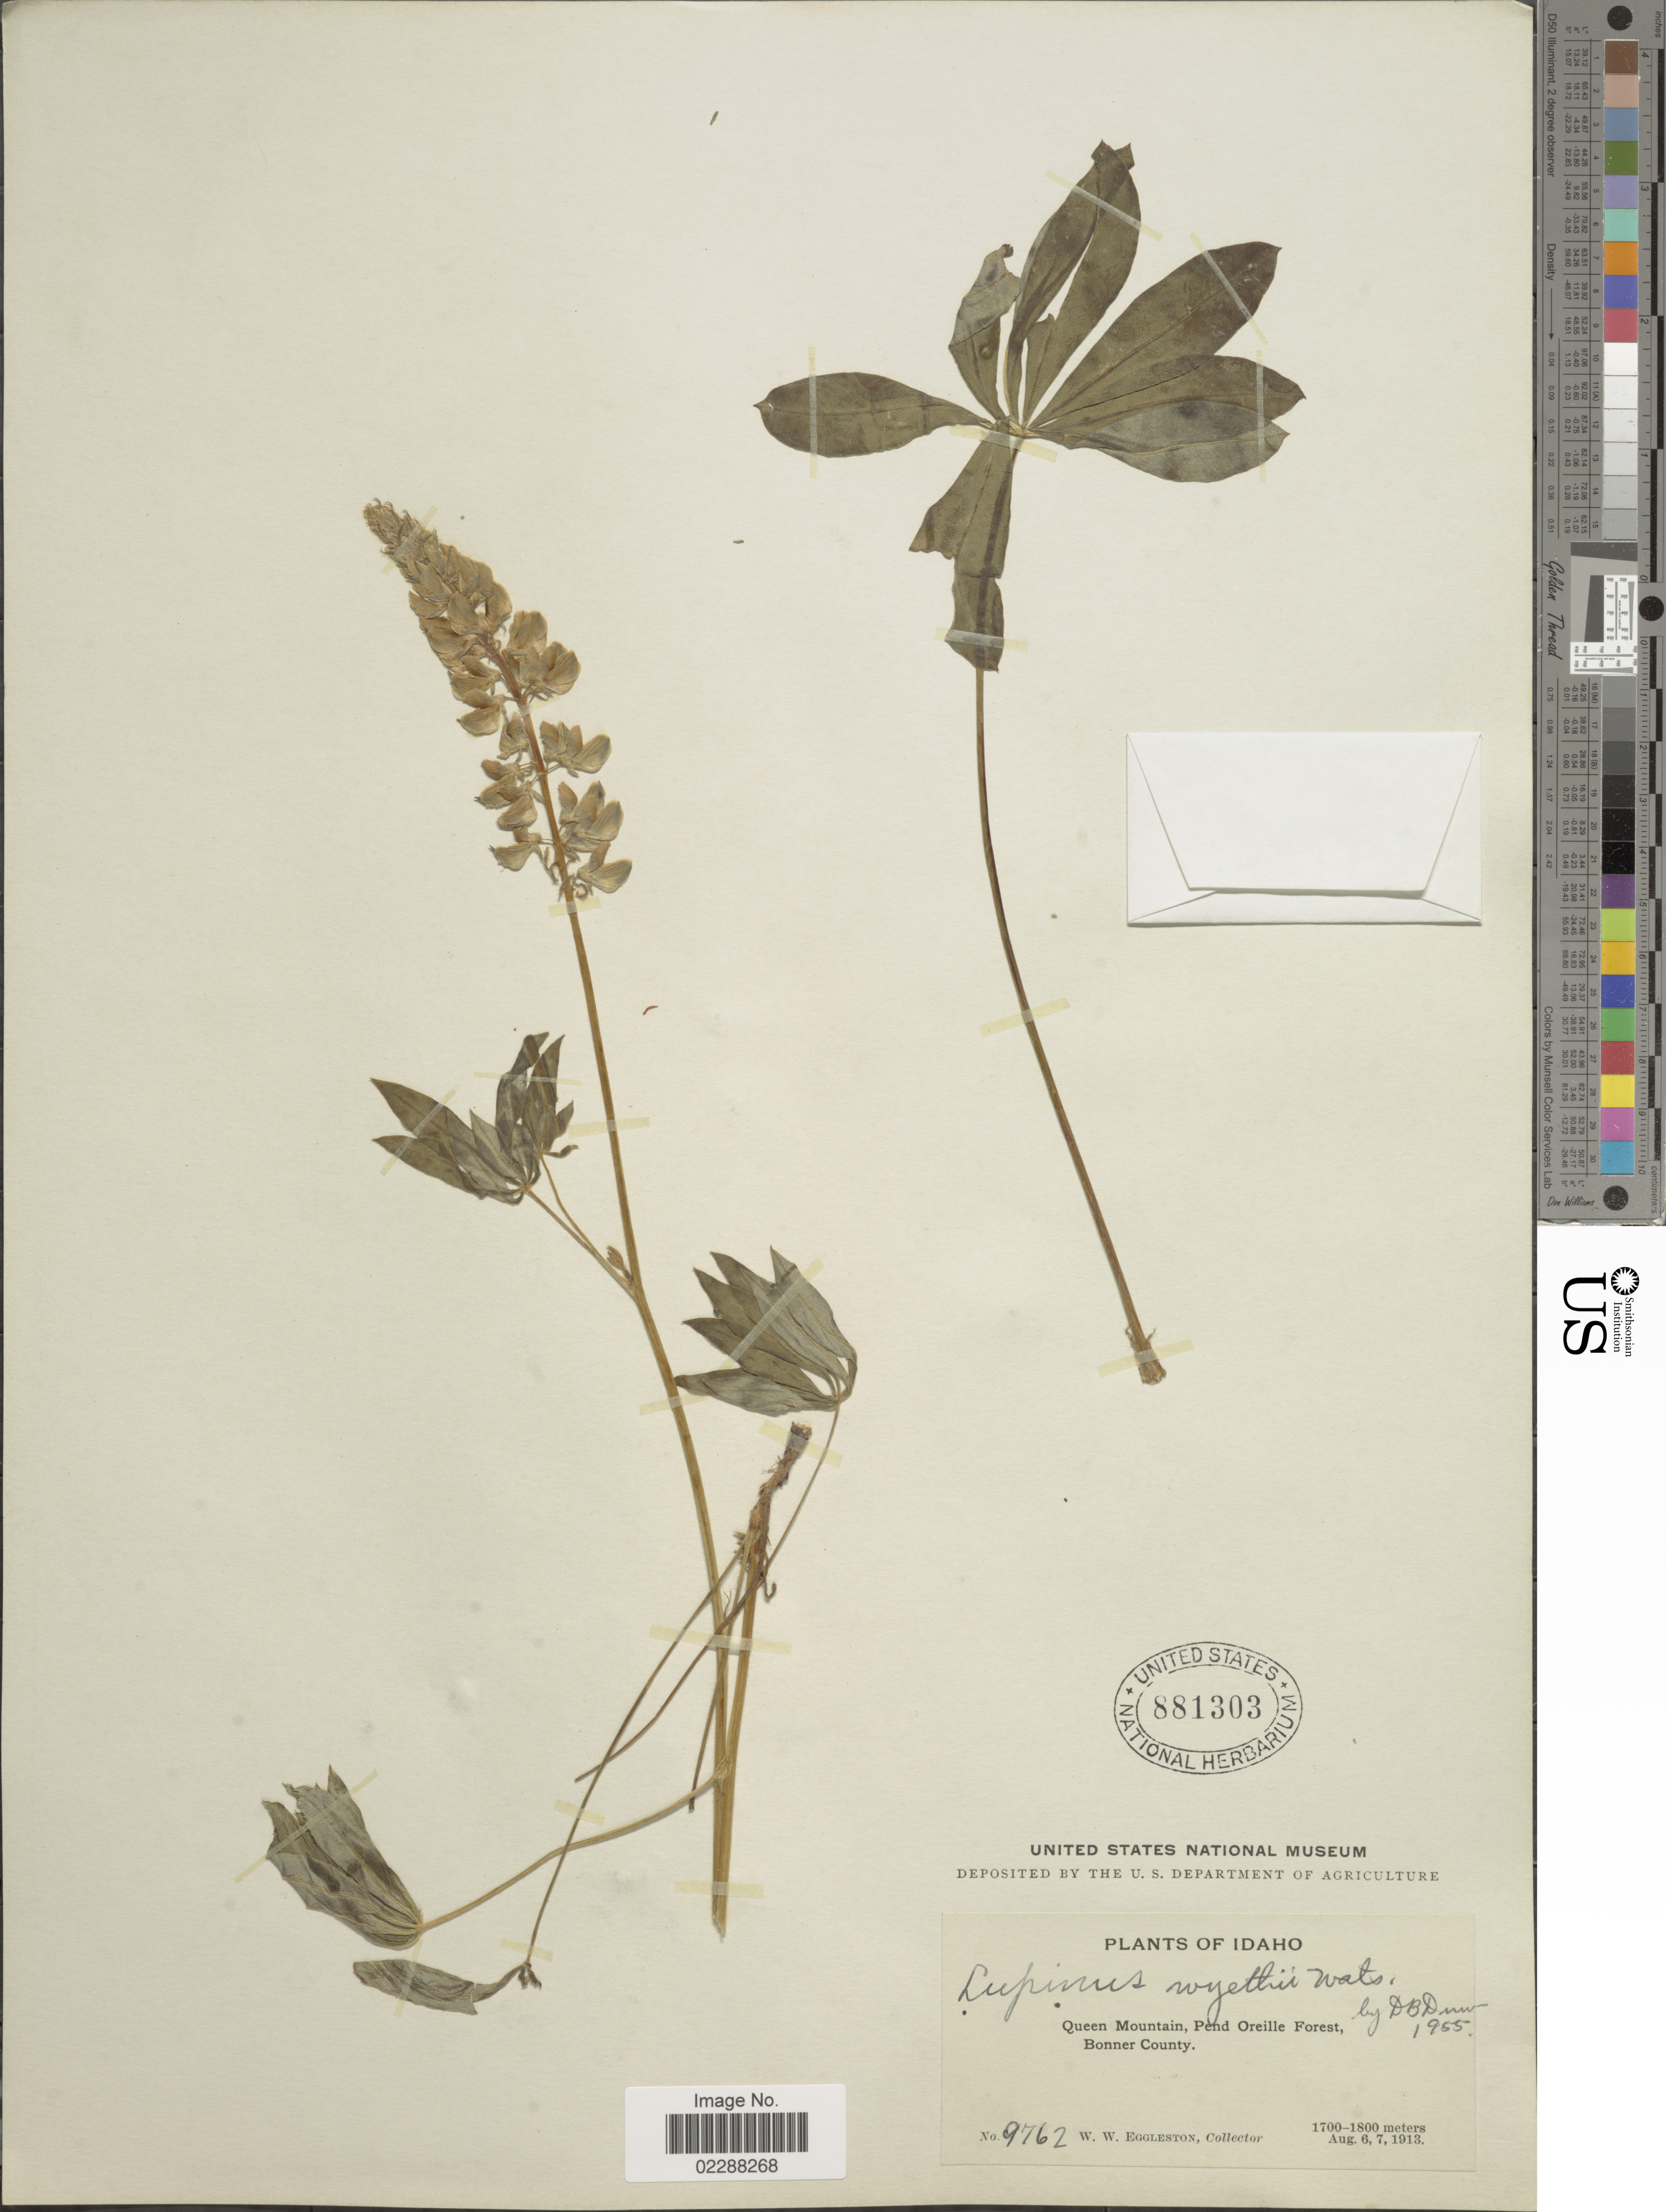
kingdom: Plantae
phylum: Tracheophyta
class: Magnoliopsida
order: Fabales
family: Fabaceae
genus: Lupinus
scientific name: Lupinus wyethii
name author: S. Watson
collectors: W. W. Eggleston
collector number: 9762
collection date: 1913-07-06/1913-08-07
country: United States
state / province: Idaho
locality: Queen Mountain, Pend Oreille Forest, Bonner County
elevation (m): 1700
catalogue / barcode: US 881303